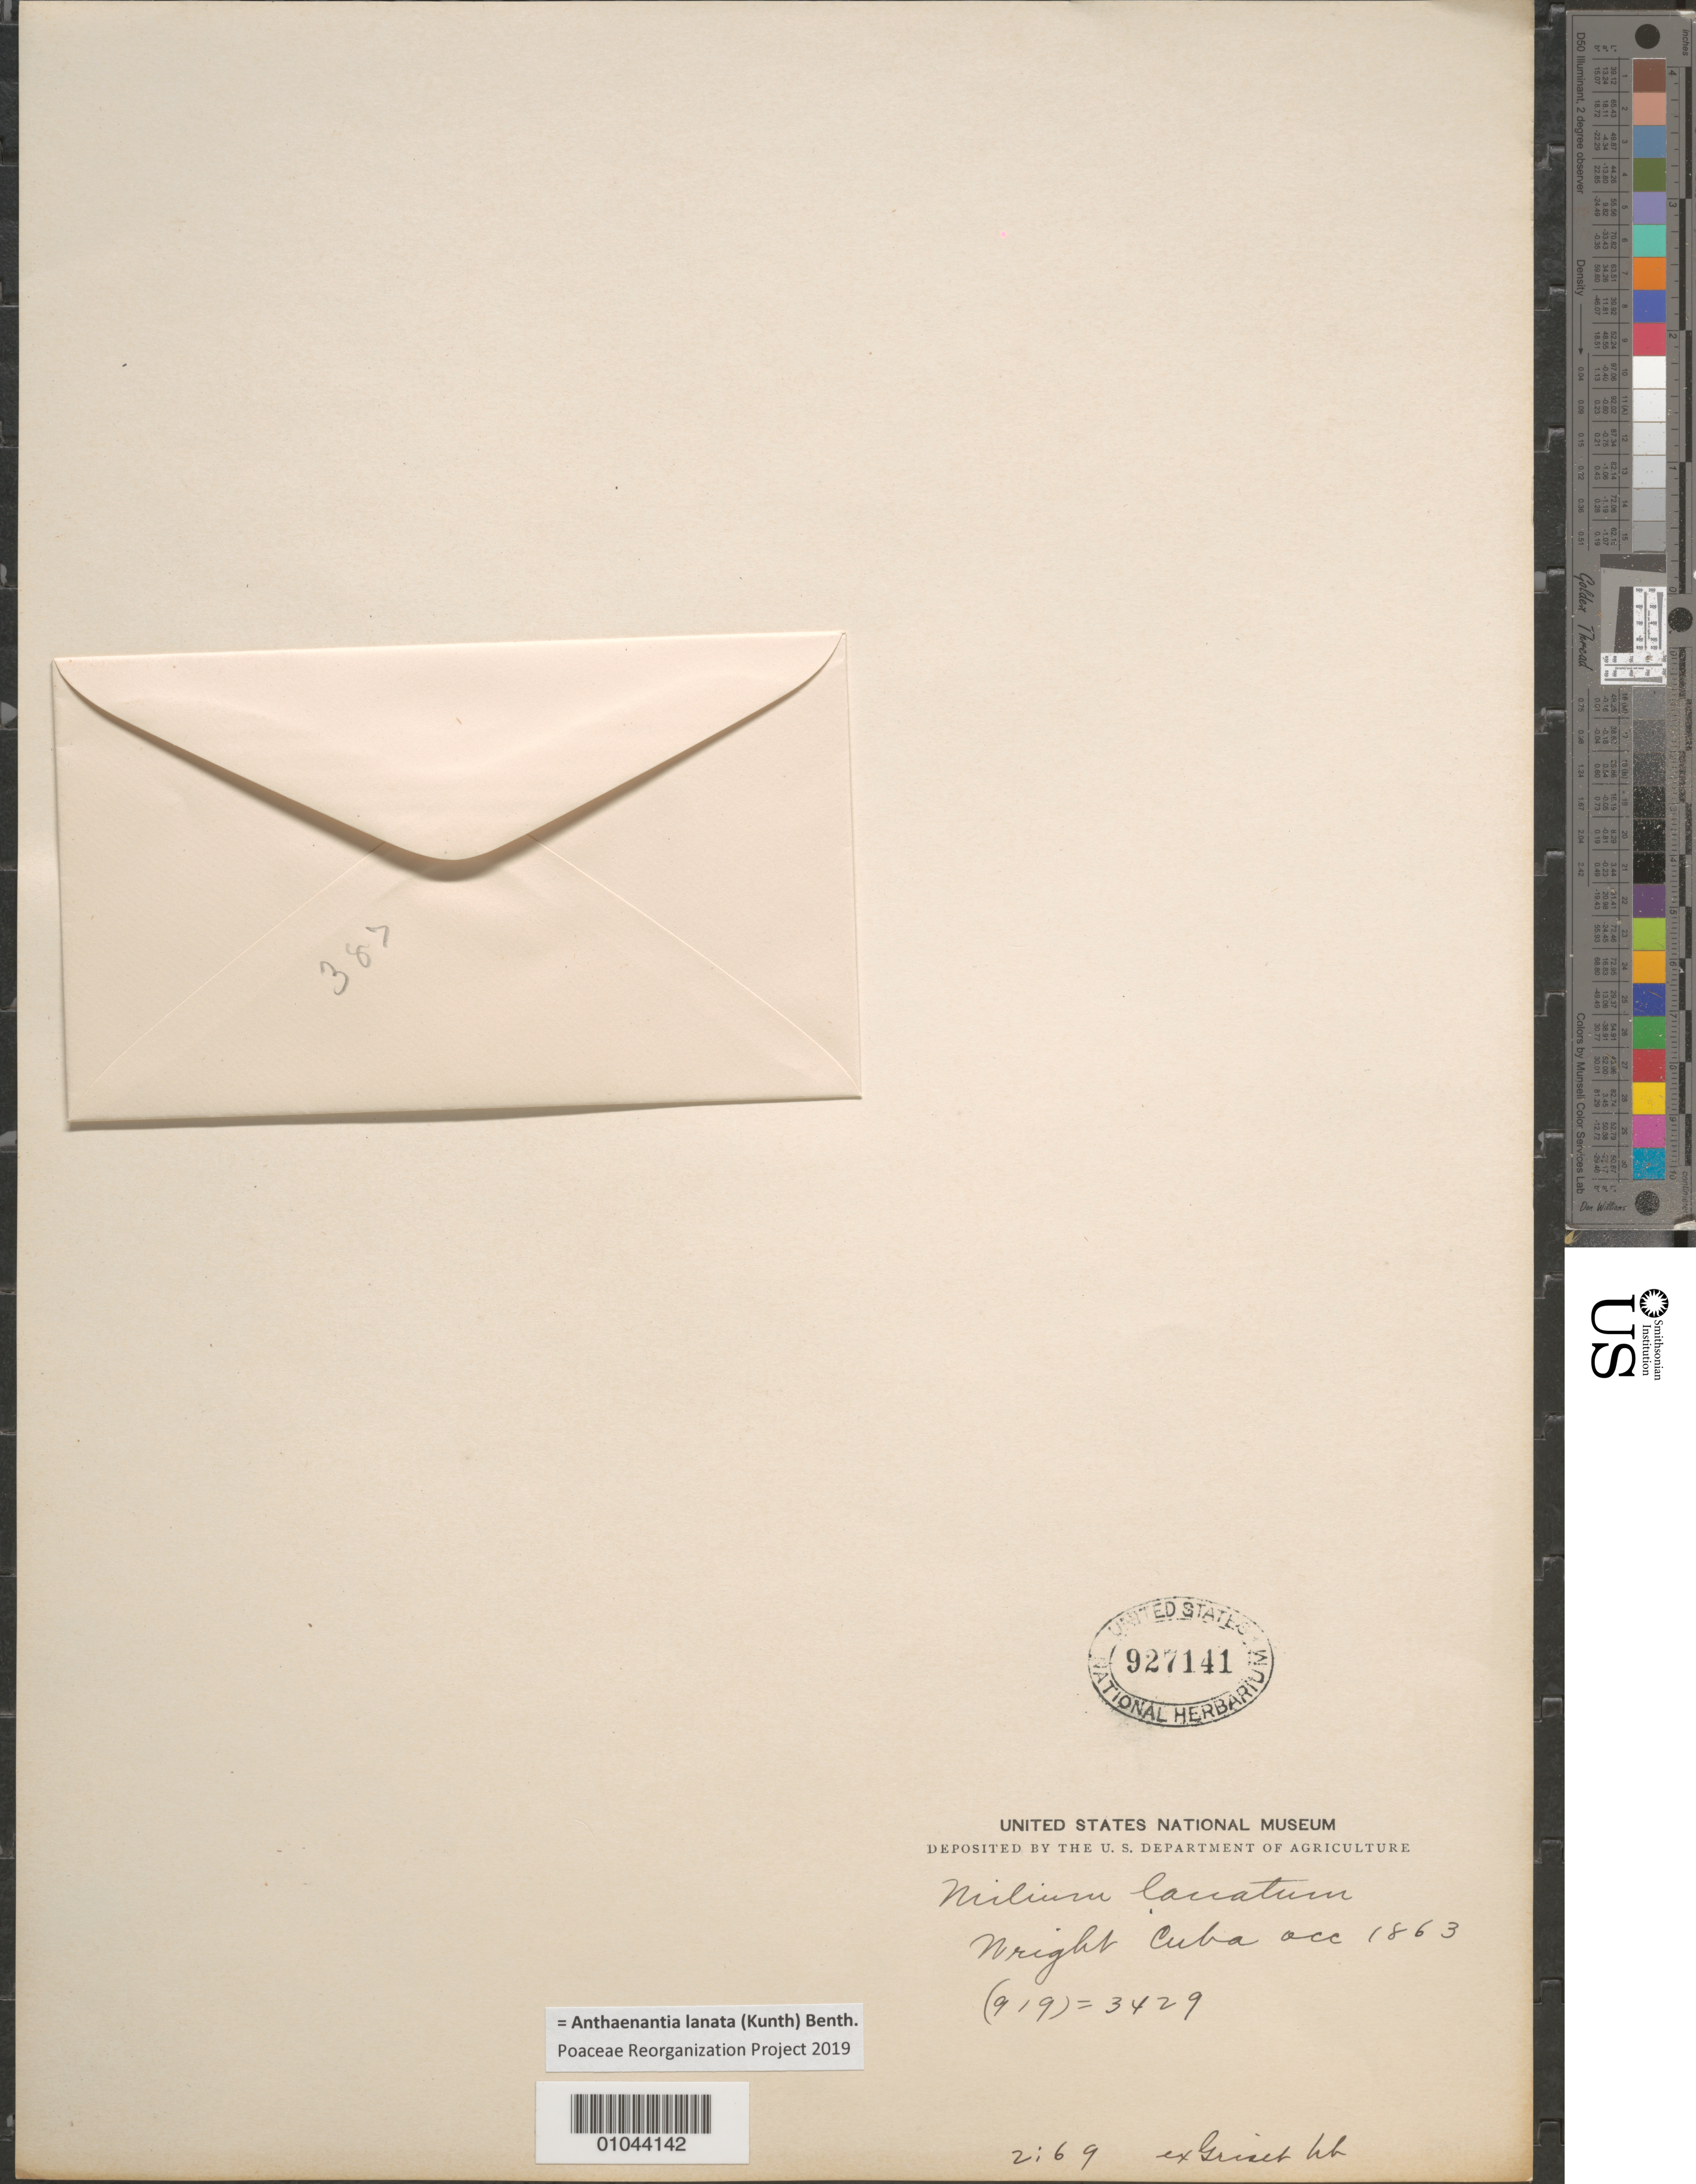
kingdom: Plantae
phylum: Tracheophyta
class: Liliopsida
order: Poales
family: Poaceae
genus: Leptocoryphium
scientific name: Leptocoryphium lanatum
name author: (Kunth) Nees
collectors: C. Wright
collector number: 387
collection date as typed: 01 Jan 1863 to 31 Dec 1863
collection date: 1863-01-01/1863-12-31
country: Cuba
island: Cuba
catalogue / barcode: US 927141